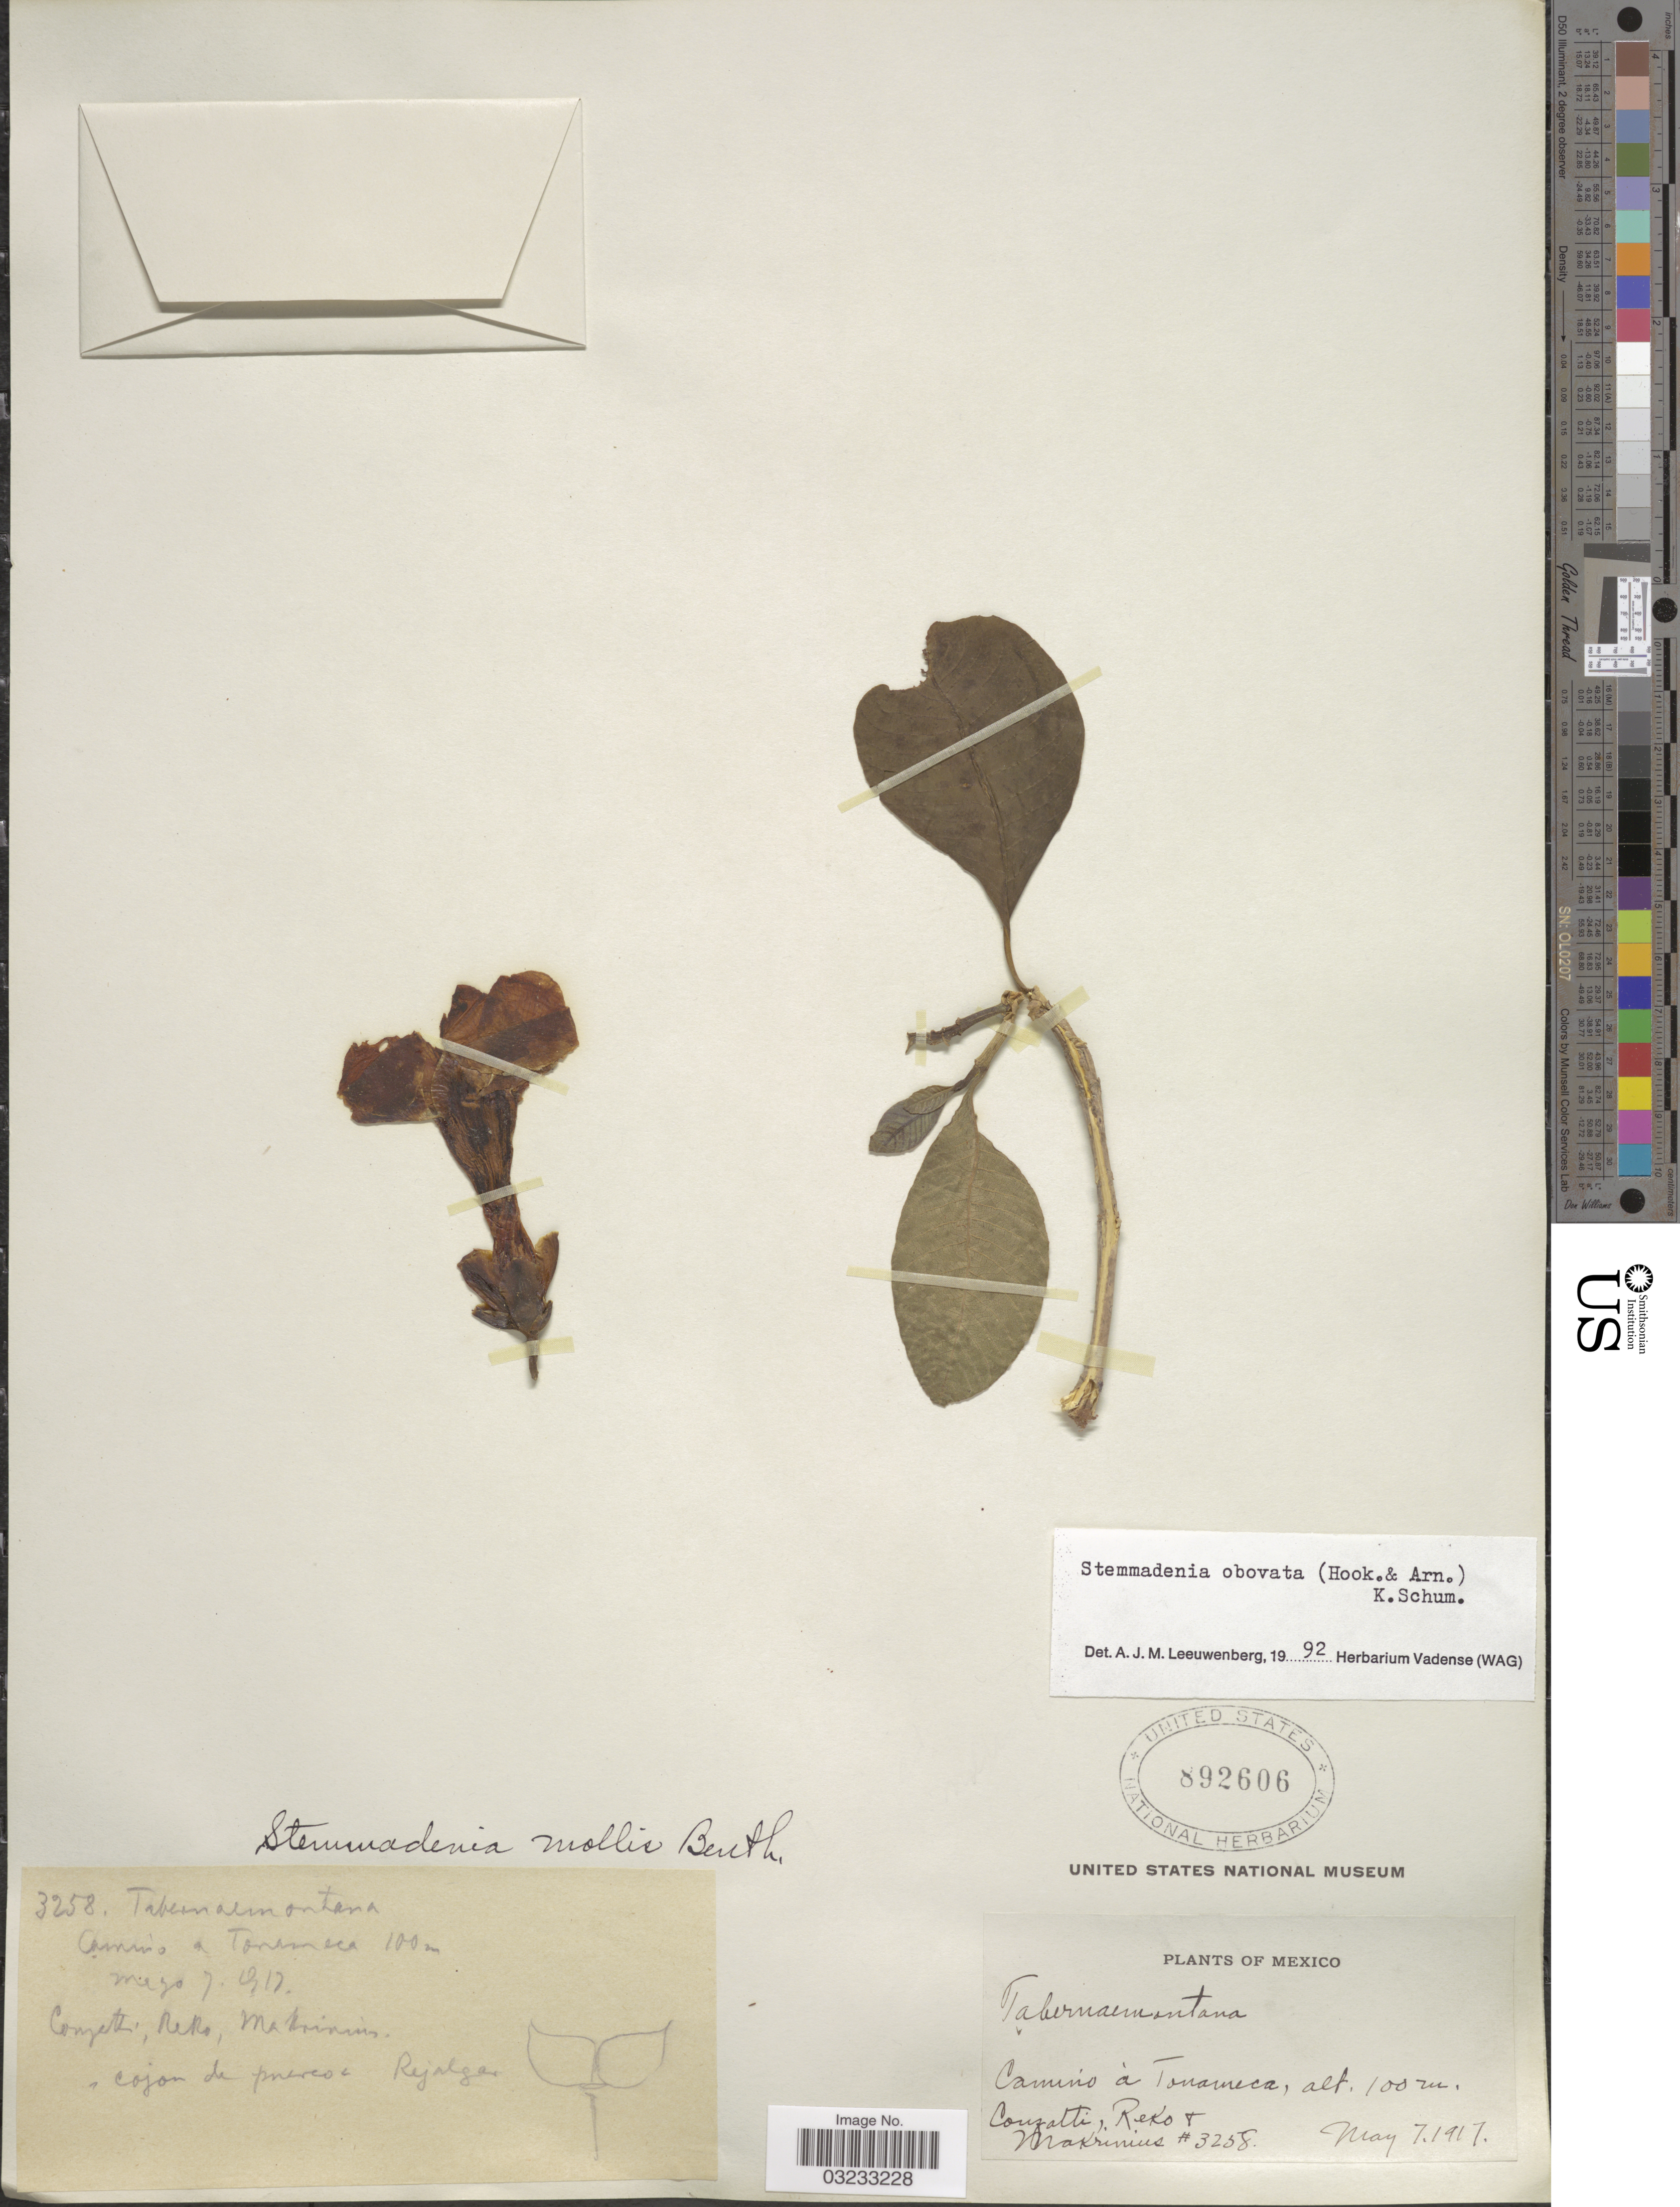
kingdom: Plantae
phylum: Tracheophyta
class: Magnoliopsida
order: Gentianales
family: Apocynaceae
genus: Stemmadenia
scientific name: Stemmadenia obovata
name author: (Hook. & Arn.) K. Schum.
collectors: Conzatti, --, -. Reko & -. Makrinius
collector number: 3258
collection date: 1917-05-07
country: Mexico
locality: Camino à Tonameca.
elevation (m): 100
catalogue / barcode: US 892606